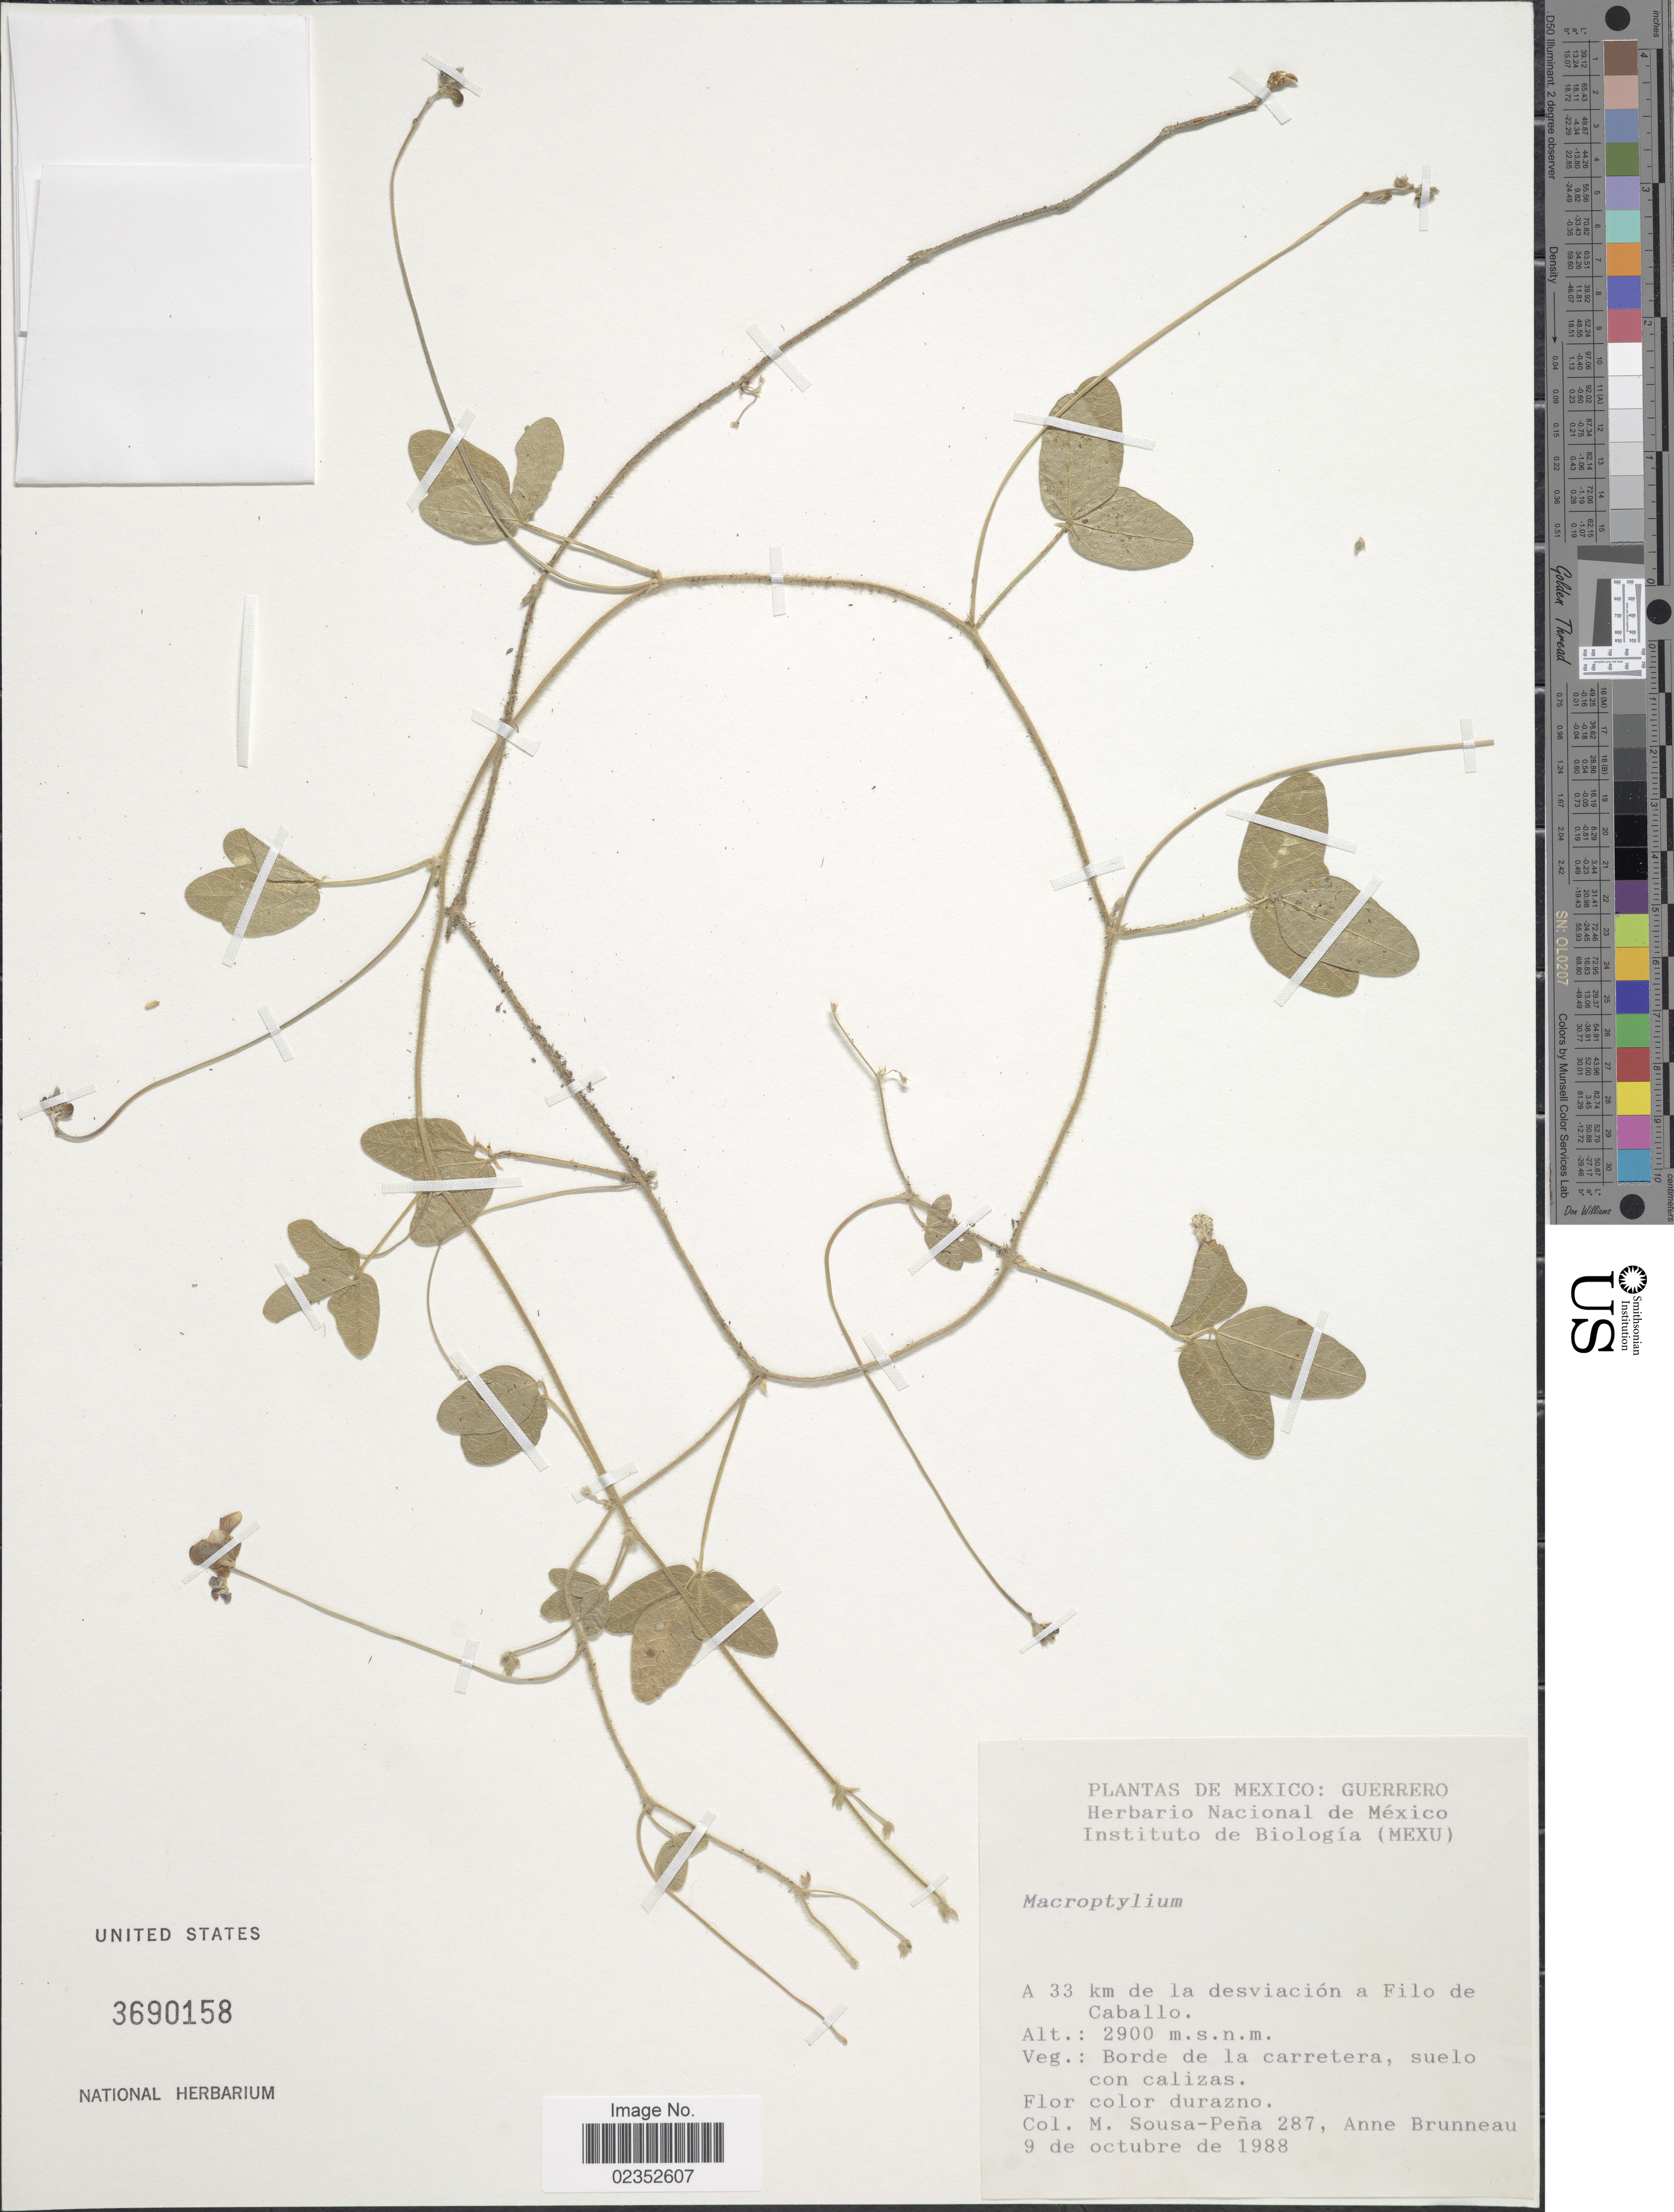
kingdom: Plantae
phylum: Tracheophyta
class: Magnoliopsida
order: Fabales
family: Fabaceae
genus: Macroptilium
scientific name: Macroptilium gibbosifolium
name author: (Ortega) A. Delgado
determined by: Ribeiro, C. L.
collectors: M. Sousa Peña & A. Brunneau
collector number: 287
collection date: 1988-10-09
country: Mexico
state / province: Guerrero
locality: A 33 km de la desviacion a Filo de Caballo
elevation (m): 2900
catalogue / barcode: US 3690158